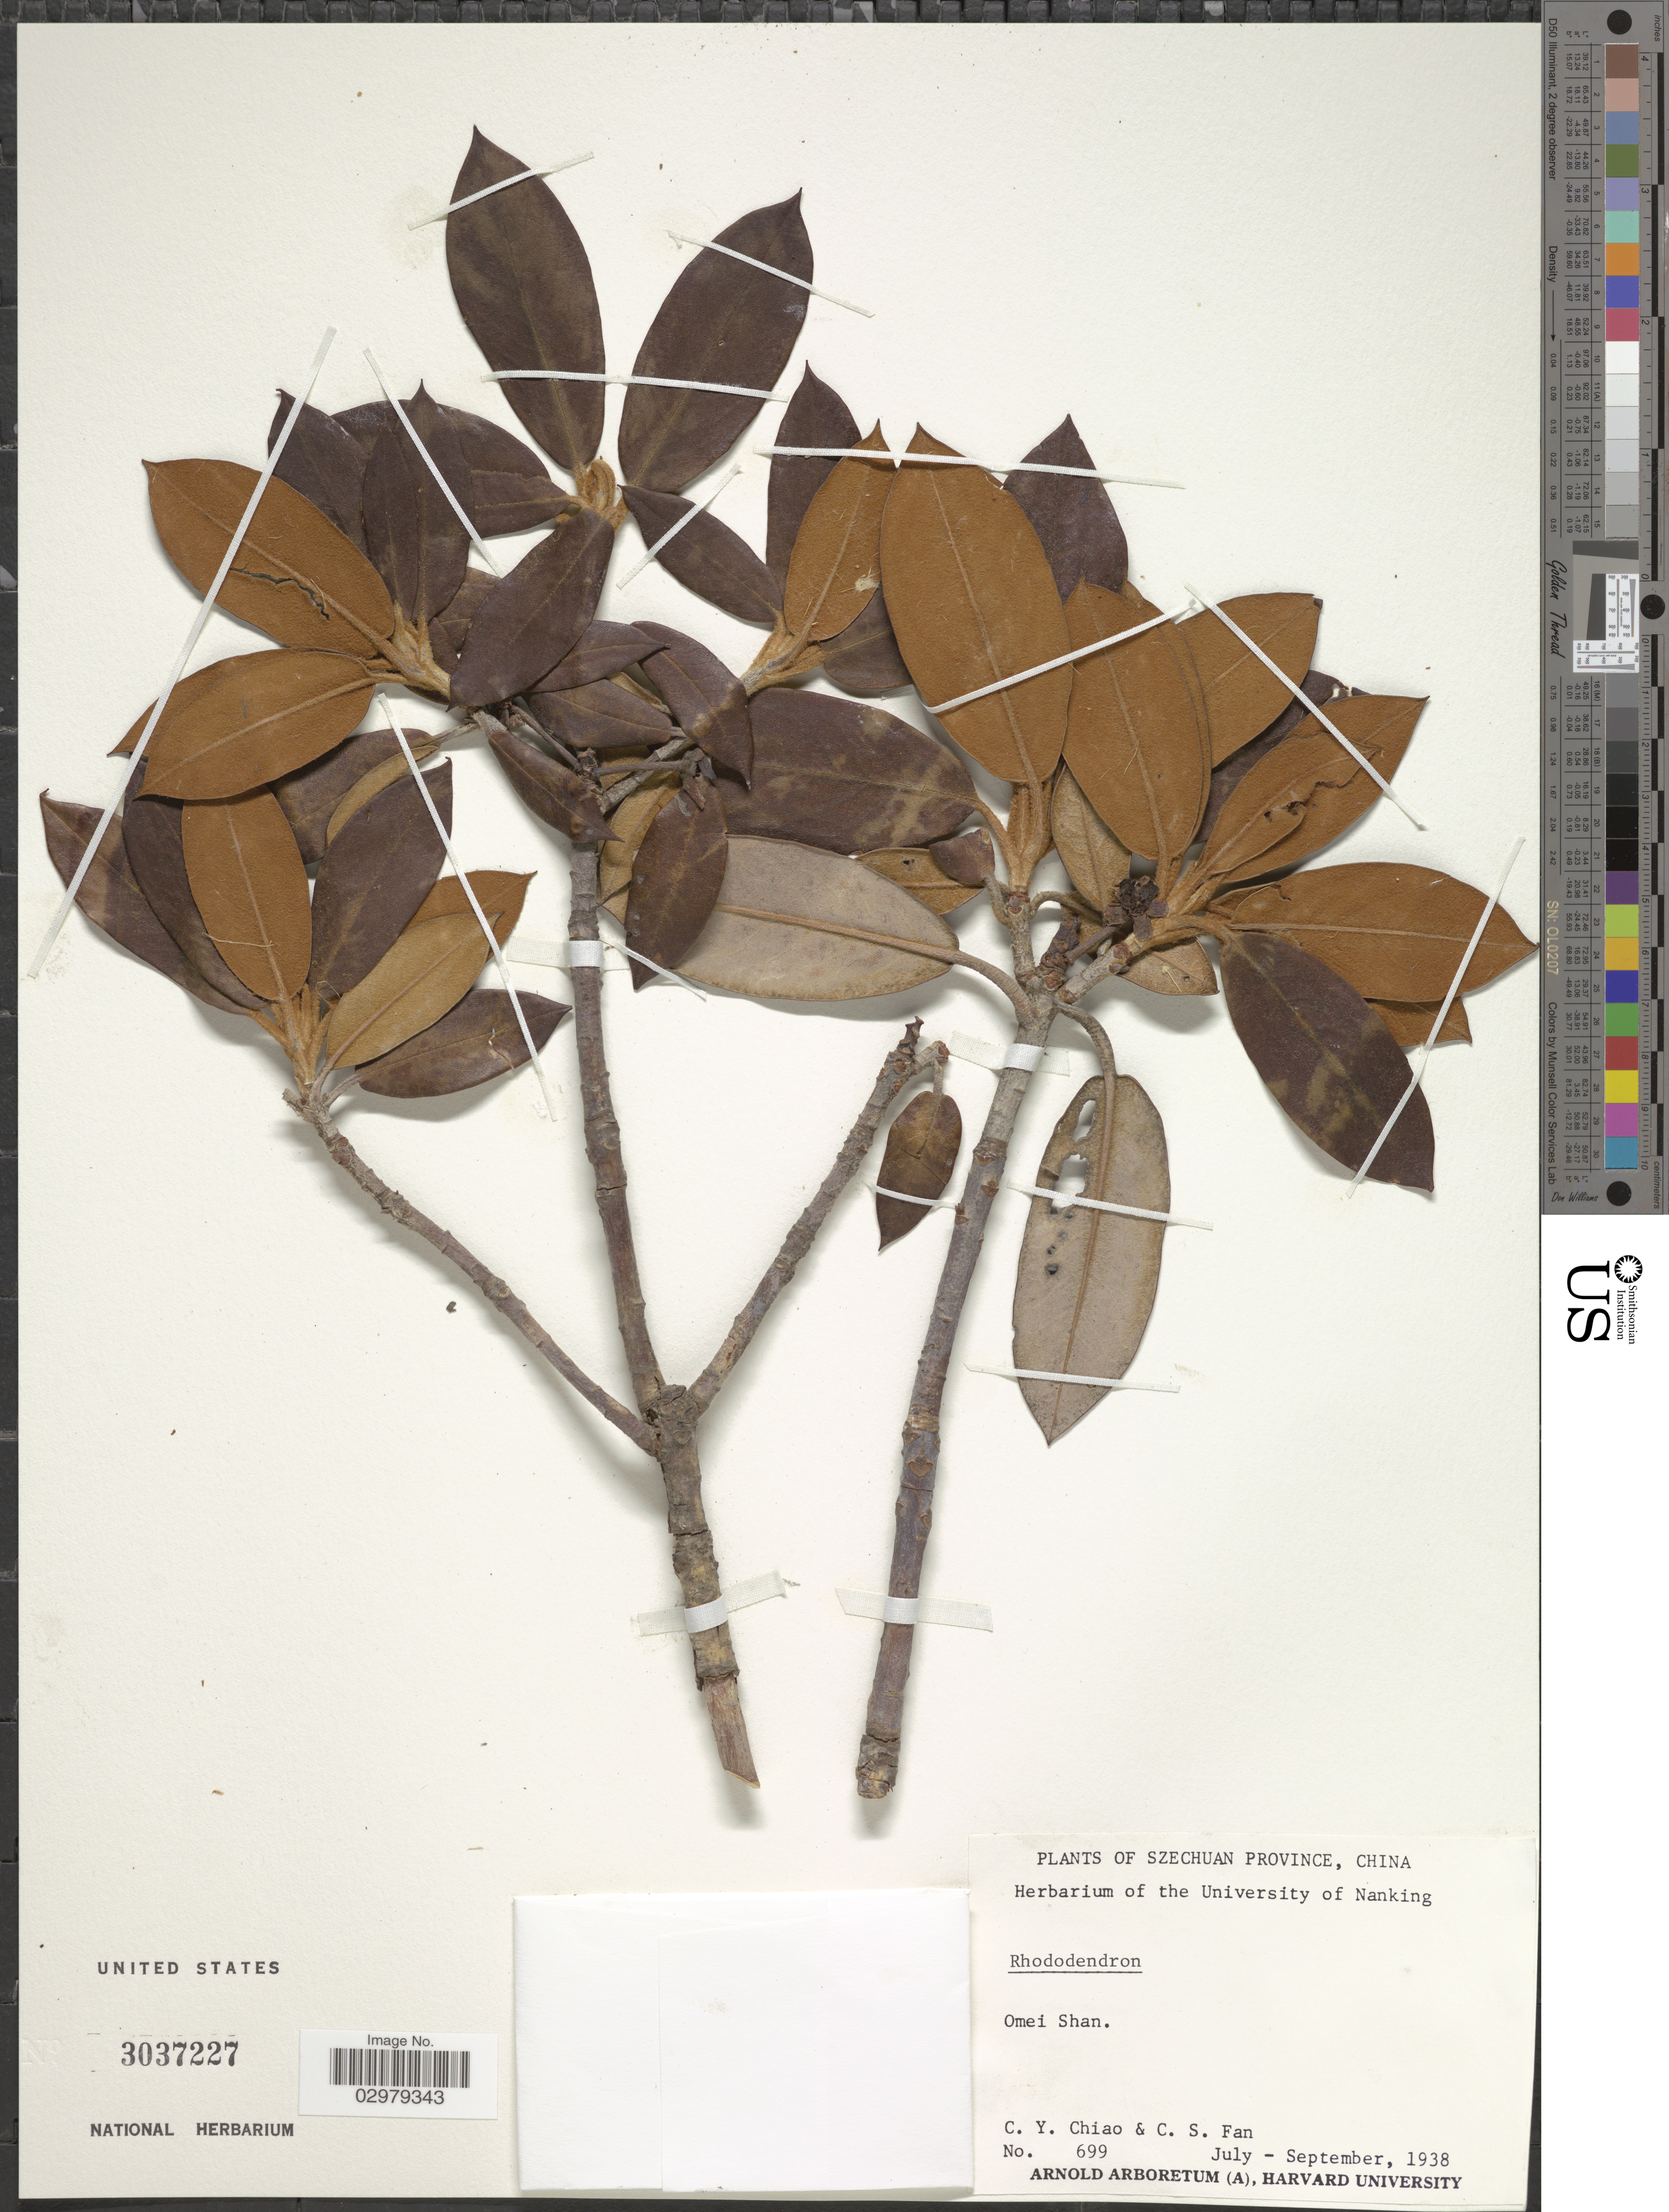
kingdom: Plantae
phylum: Tracheophyta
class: Magnoliopsida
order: Ericales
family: Ericaceae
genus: Rhododendron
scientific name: Rhododendron sp.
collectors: C. Y. Chiao & C. S. Fan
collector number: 699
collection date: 1938-07/1938-09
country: China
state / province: Sichuan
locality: Szechuan Province. Omei Shan.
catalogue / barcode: US 3037227